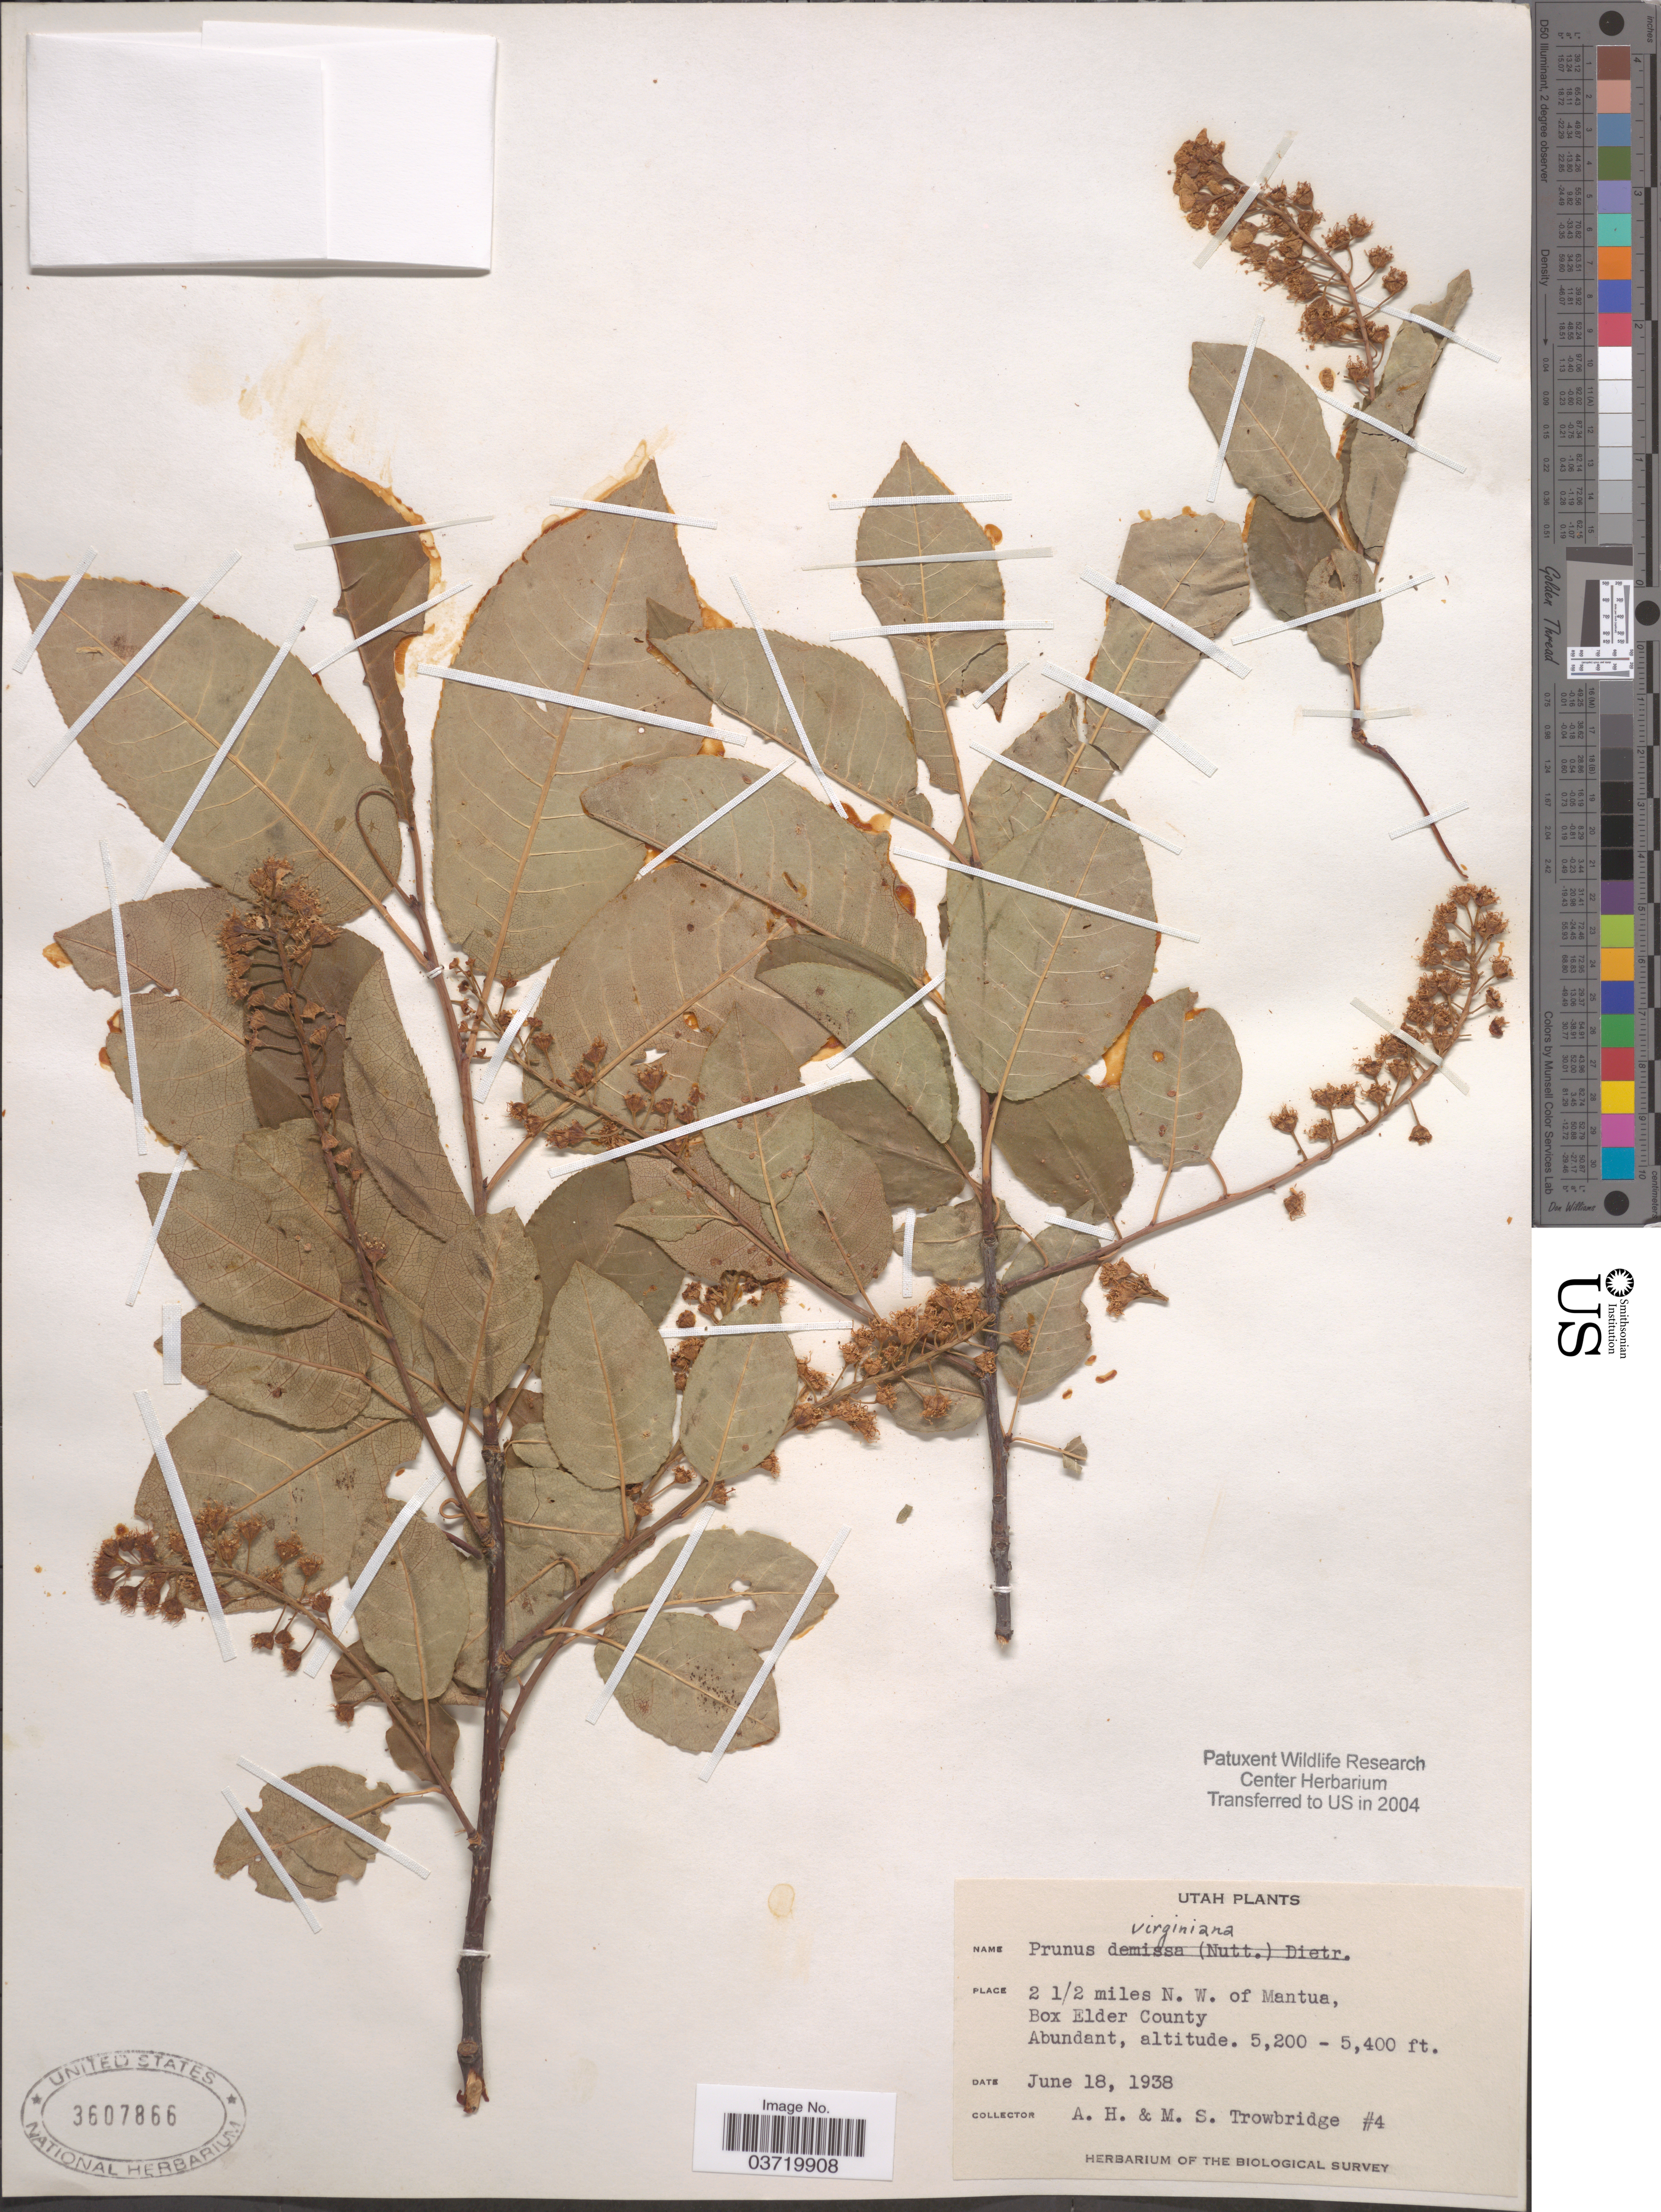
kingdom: Plantae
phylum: Tracheophyta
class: Magnoliopsida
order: Rosales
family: Rosaceae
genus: Prunus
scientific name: Prunus virginiana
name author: L.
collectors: A. H. Trowbridge & M. Trowbridge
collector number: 4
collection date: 1938-06-18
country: United States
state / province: Utah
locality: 2½ miles N. W. of Mantua, Box Elder County.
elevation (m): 1585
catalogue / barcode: US 3607866